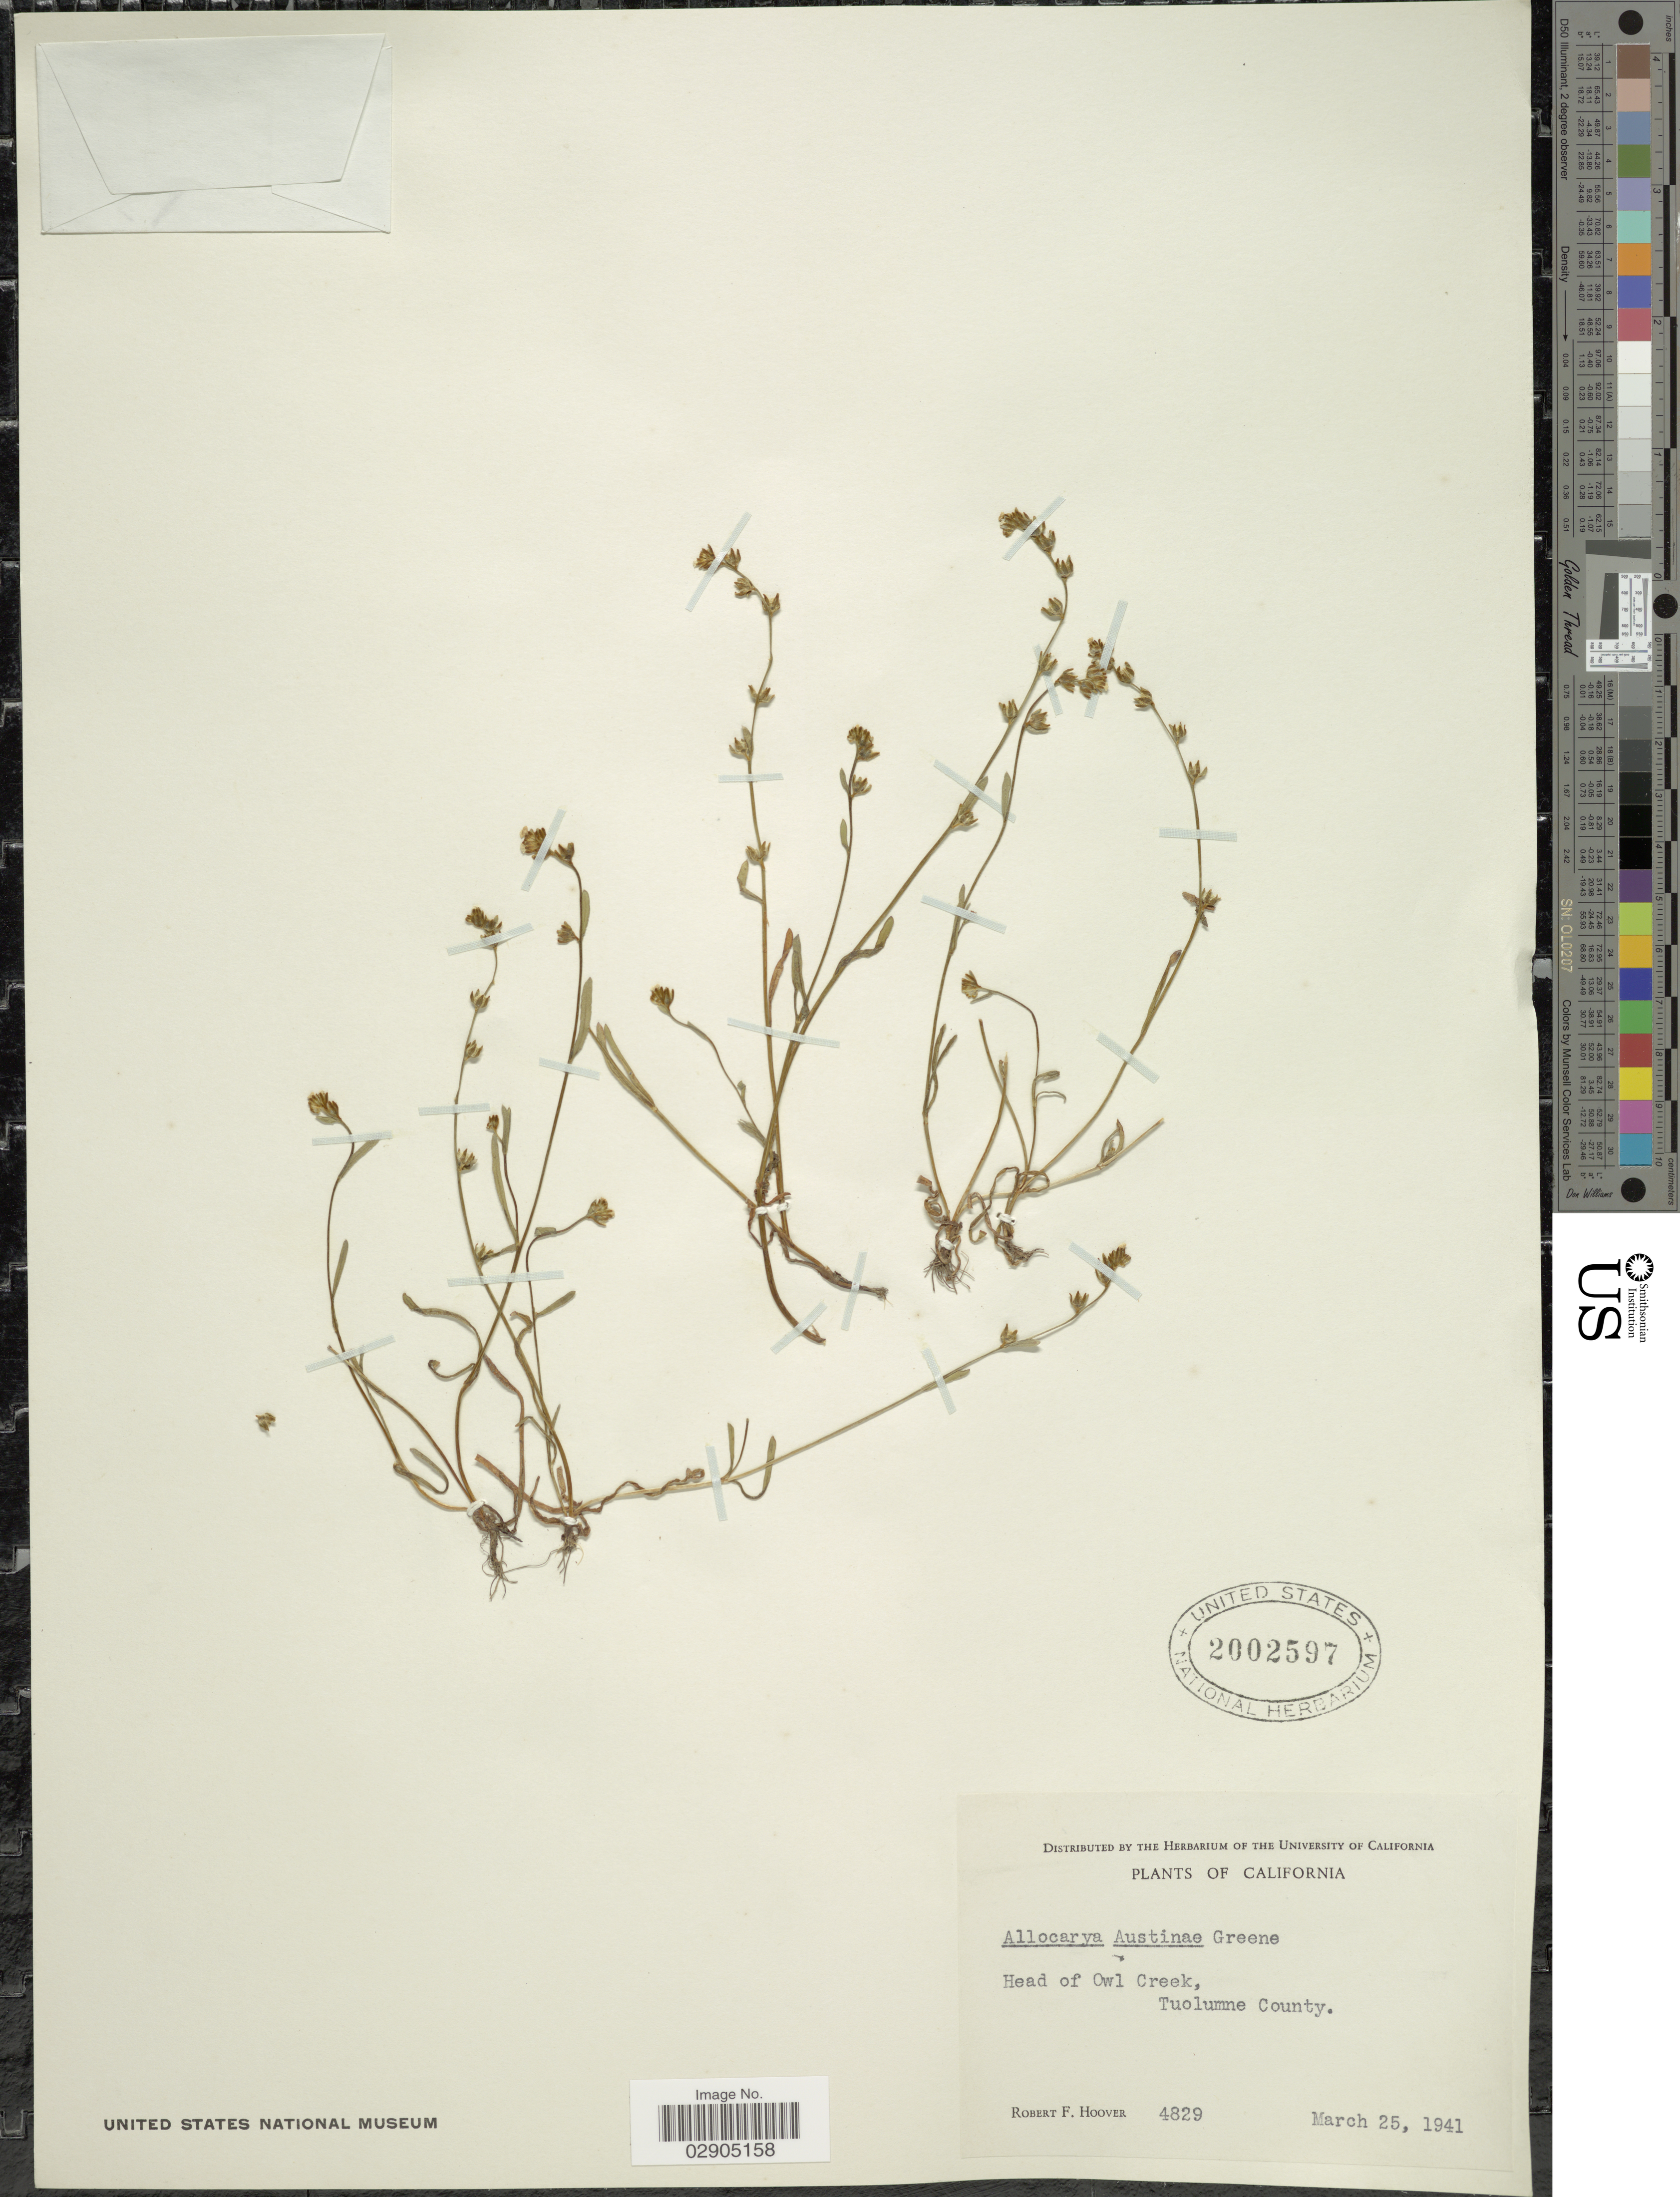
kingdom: Plantae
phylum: Tracheophyta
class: Magnoliopsida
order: Boraginales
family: Boraginaceae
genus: Allocarya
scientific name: Allocarya austinae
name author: S.W. Greene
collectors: R. F. Hoover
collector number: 4829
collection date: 1941-03-25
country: United States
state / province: California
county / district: Tuolumne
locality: Head of Owl Creek, Tuolumne County.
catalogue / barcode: US 2002597